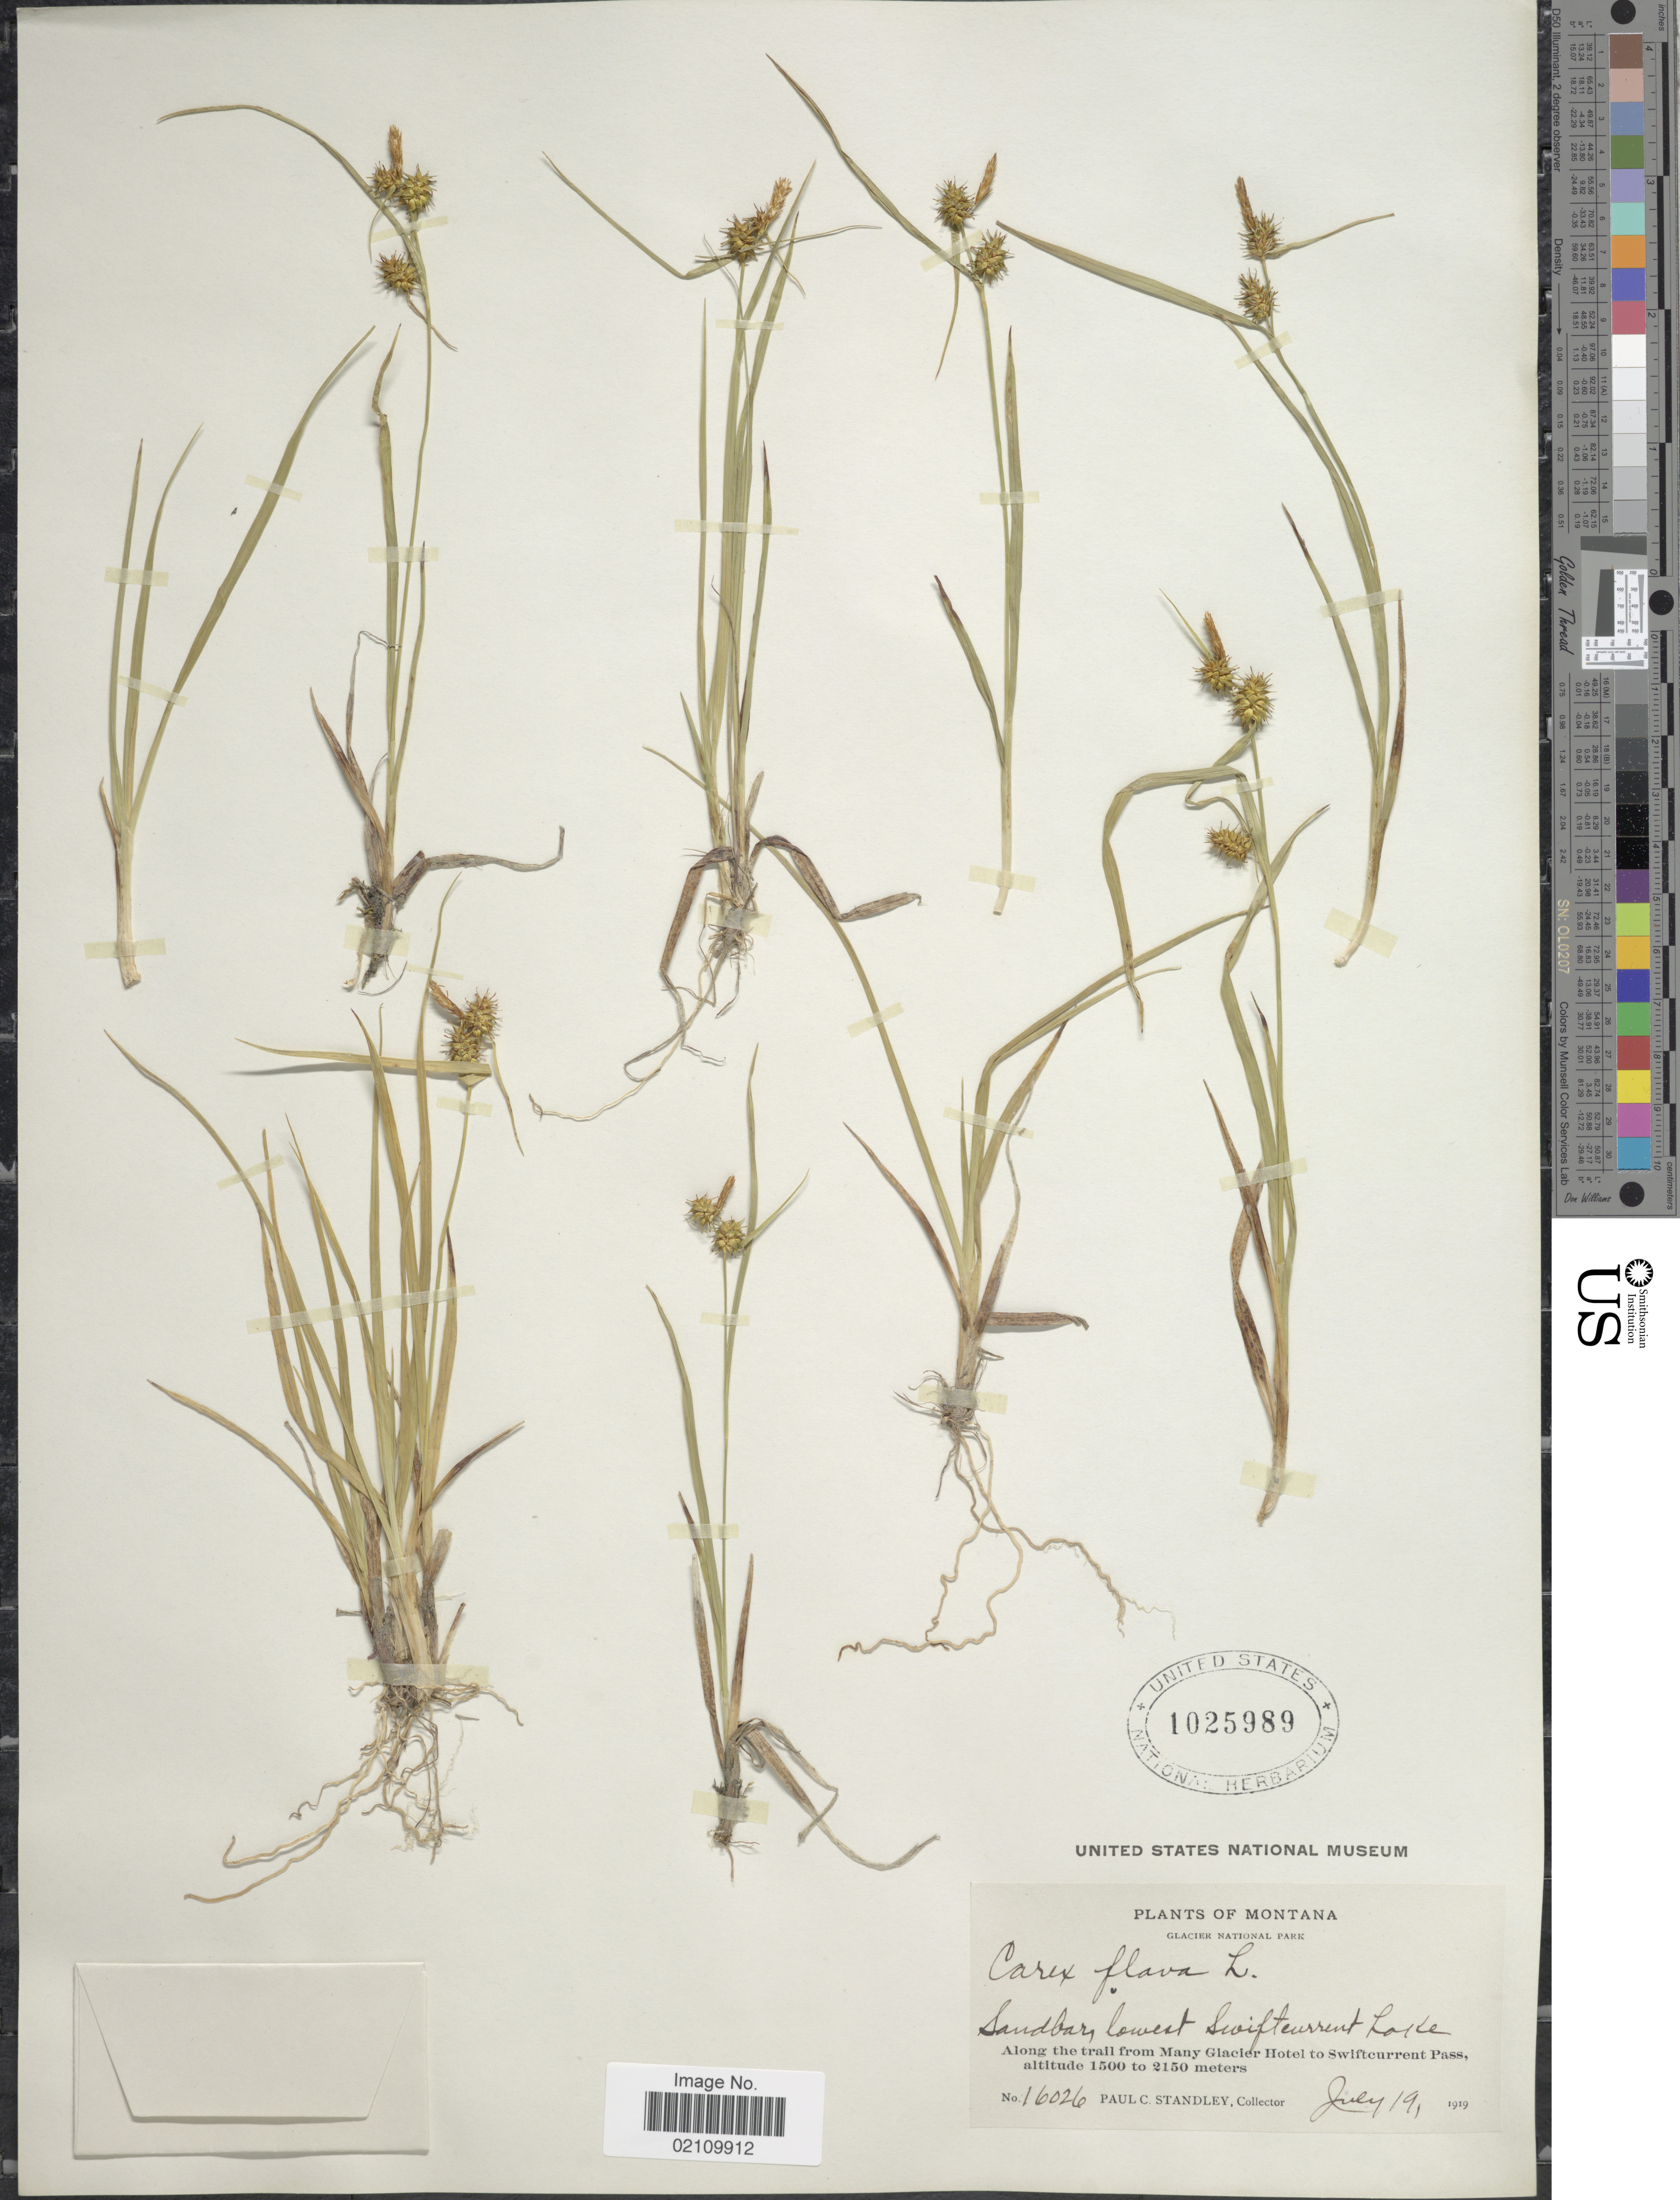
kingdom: Plantae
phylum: Tracheophyta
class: Liliopsida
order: Poales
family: Cyperaceae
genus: Carex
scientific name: Carex flava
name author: L.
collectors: P. C. Standley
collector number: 16026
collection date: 1919-07-19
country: United States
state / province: Montana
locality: Glacier National Park. Sandbar, lowest Swiftcurrent Lake. Along the trail from Many Glacier Hotel to Swiftcurrent Pass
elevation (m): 1500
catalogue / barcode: US 1025989